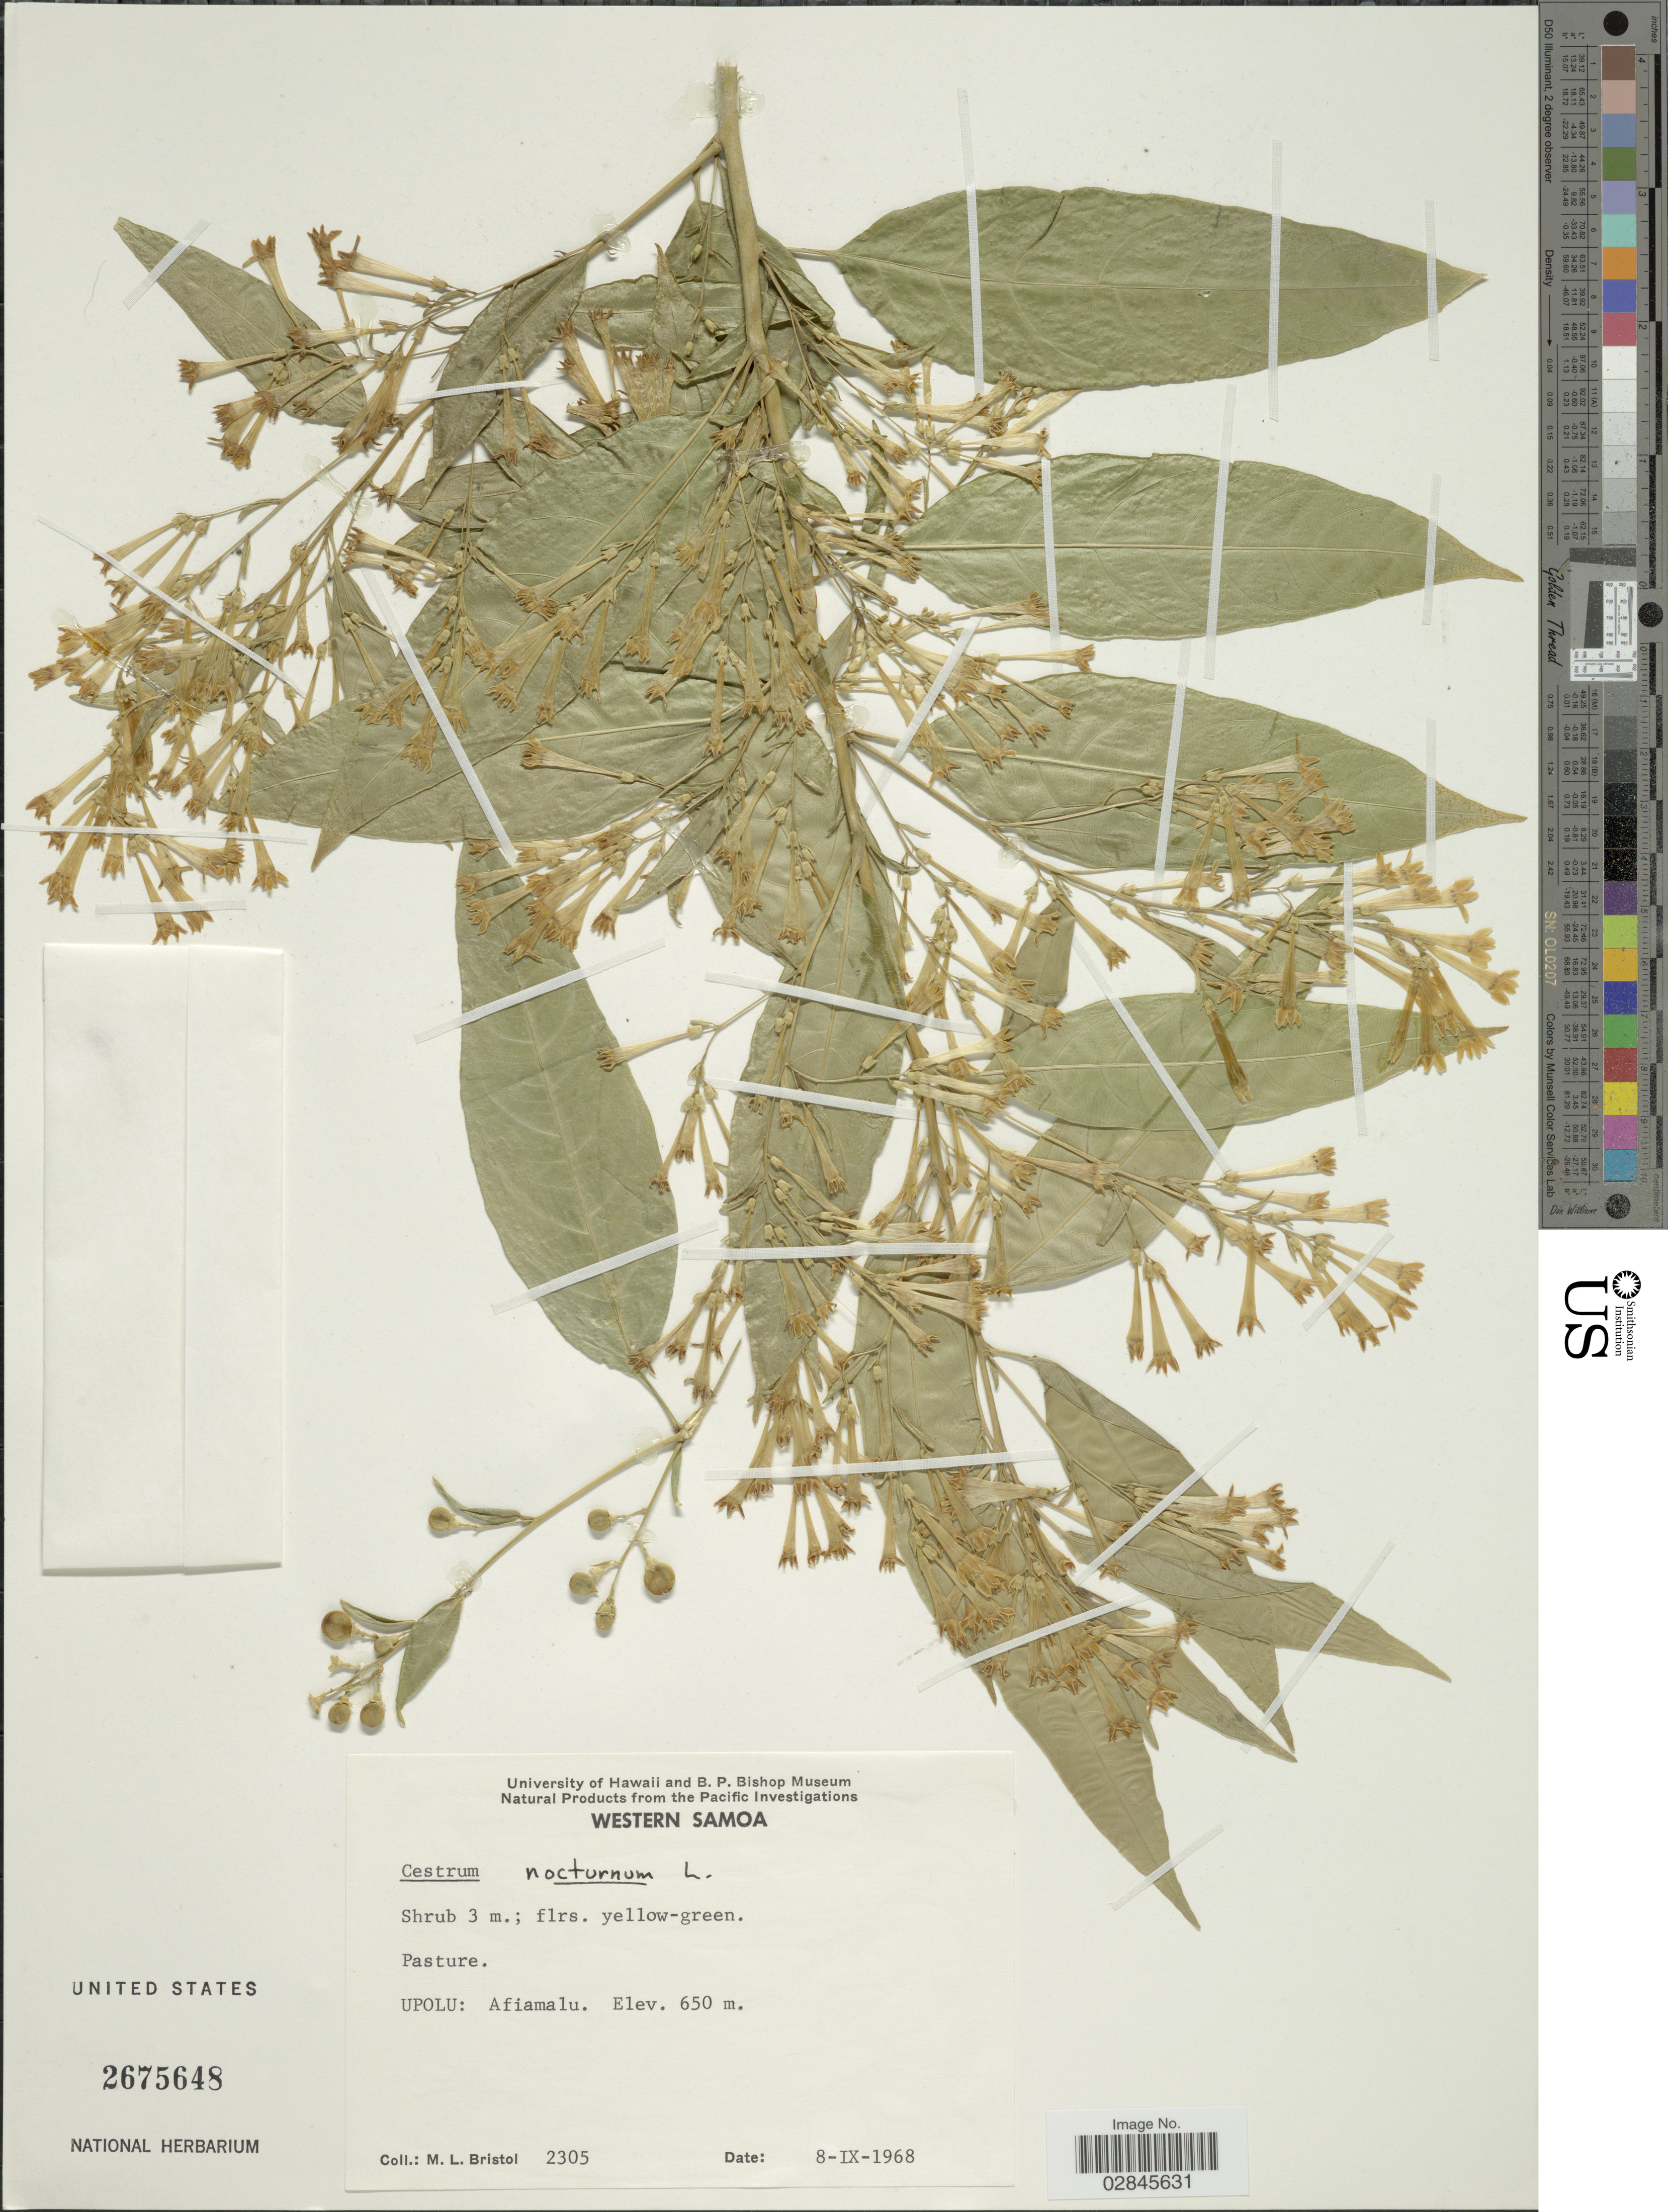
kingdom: Plantae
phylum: Tracheophyta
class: Magnoliopsida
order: Solanales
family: Solanaceae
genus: Cestrum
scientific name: Cestrum nocturnum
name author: L.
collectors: M. L. Bristol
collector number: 2305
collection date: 1968-09-08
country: Samoa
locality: Western Samoa. Upolu; Afiamalu.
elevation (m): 650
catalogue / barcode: US 2675648